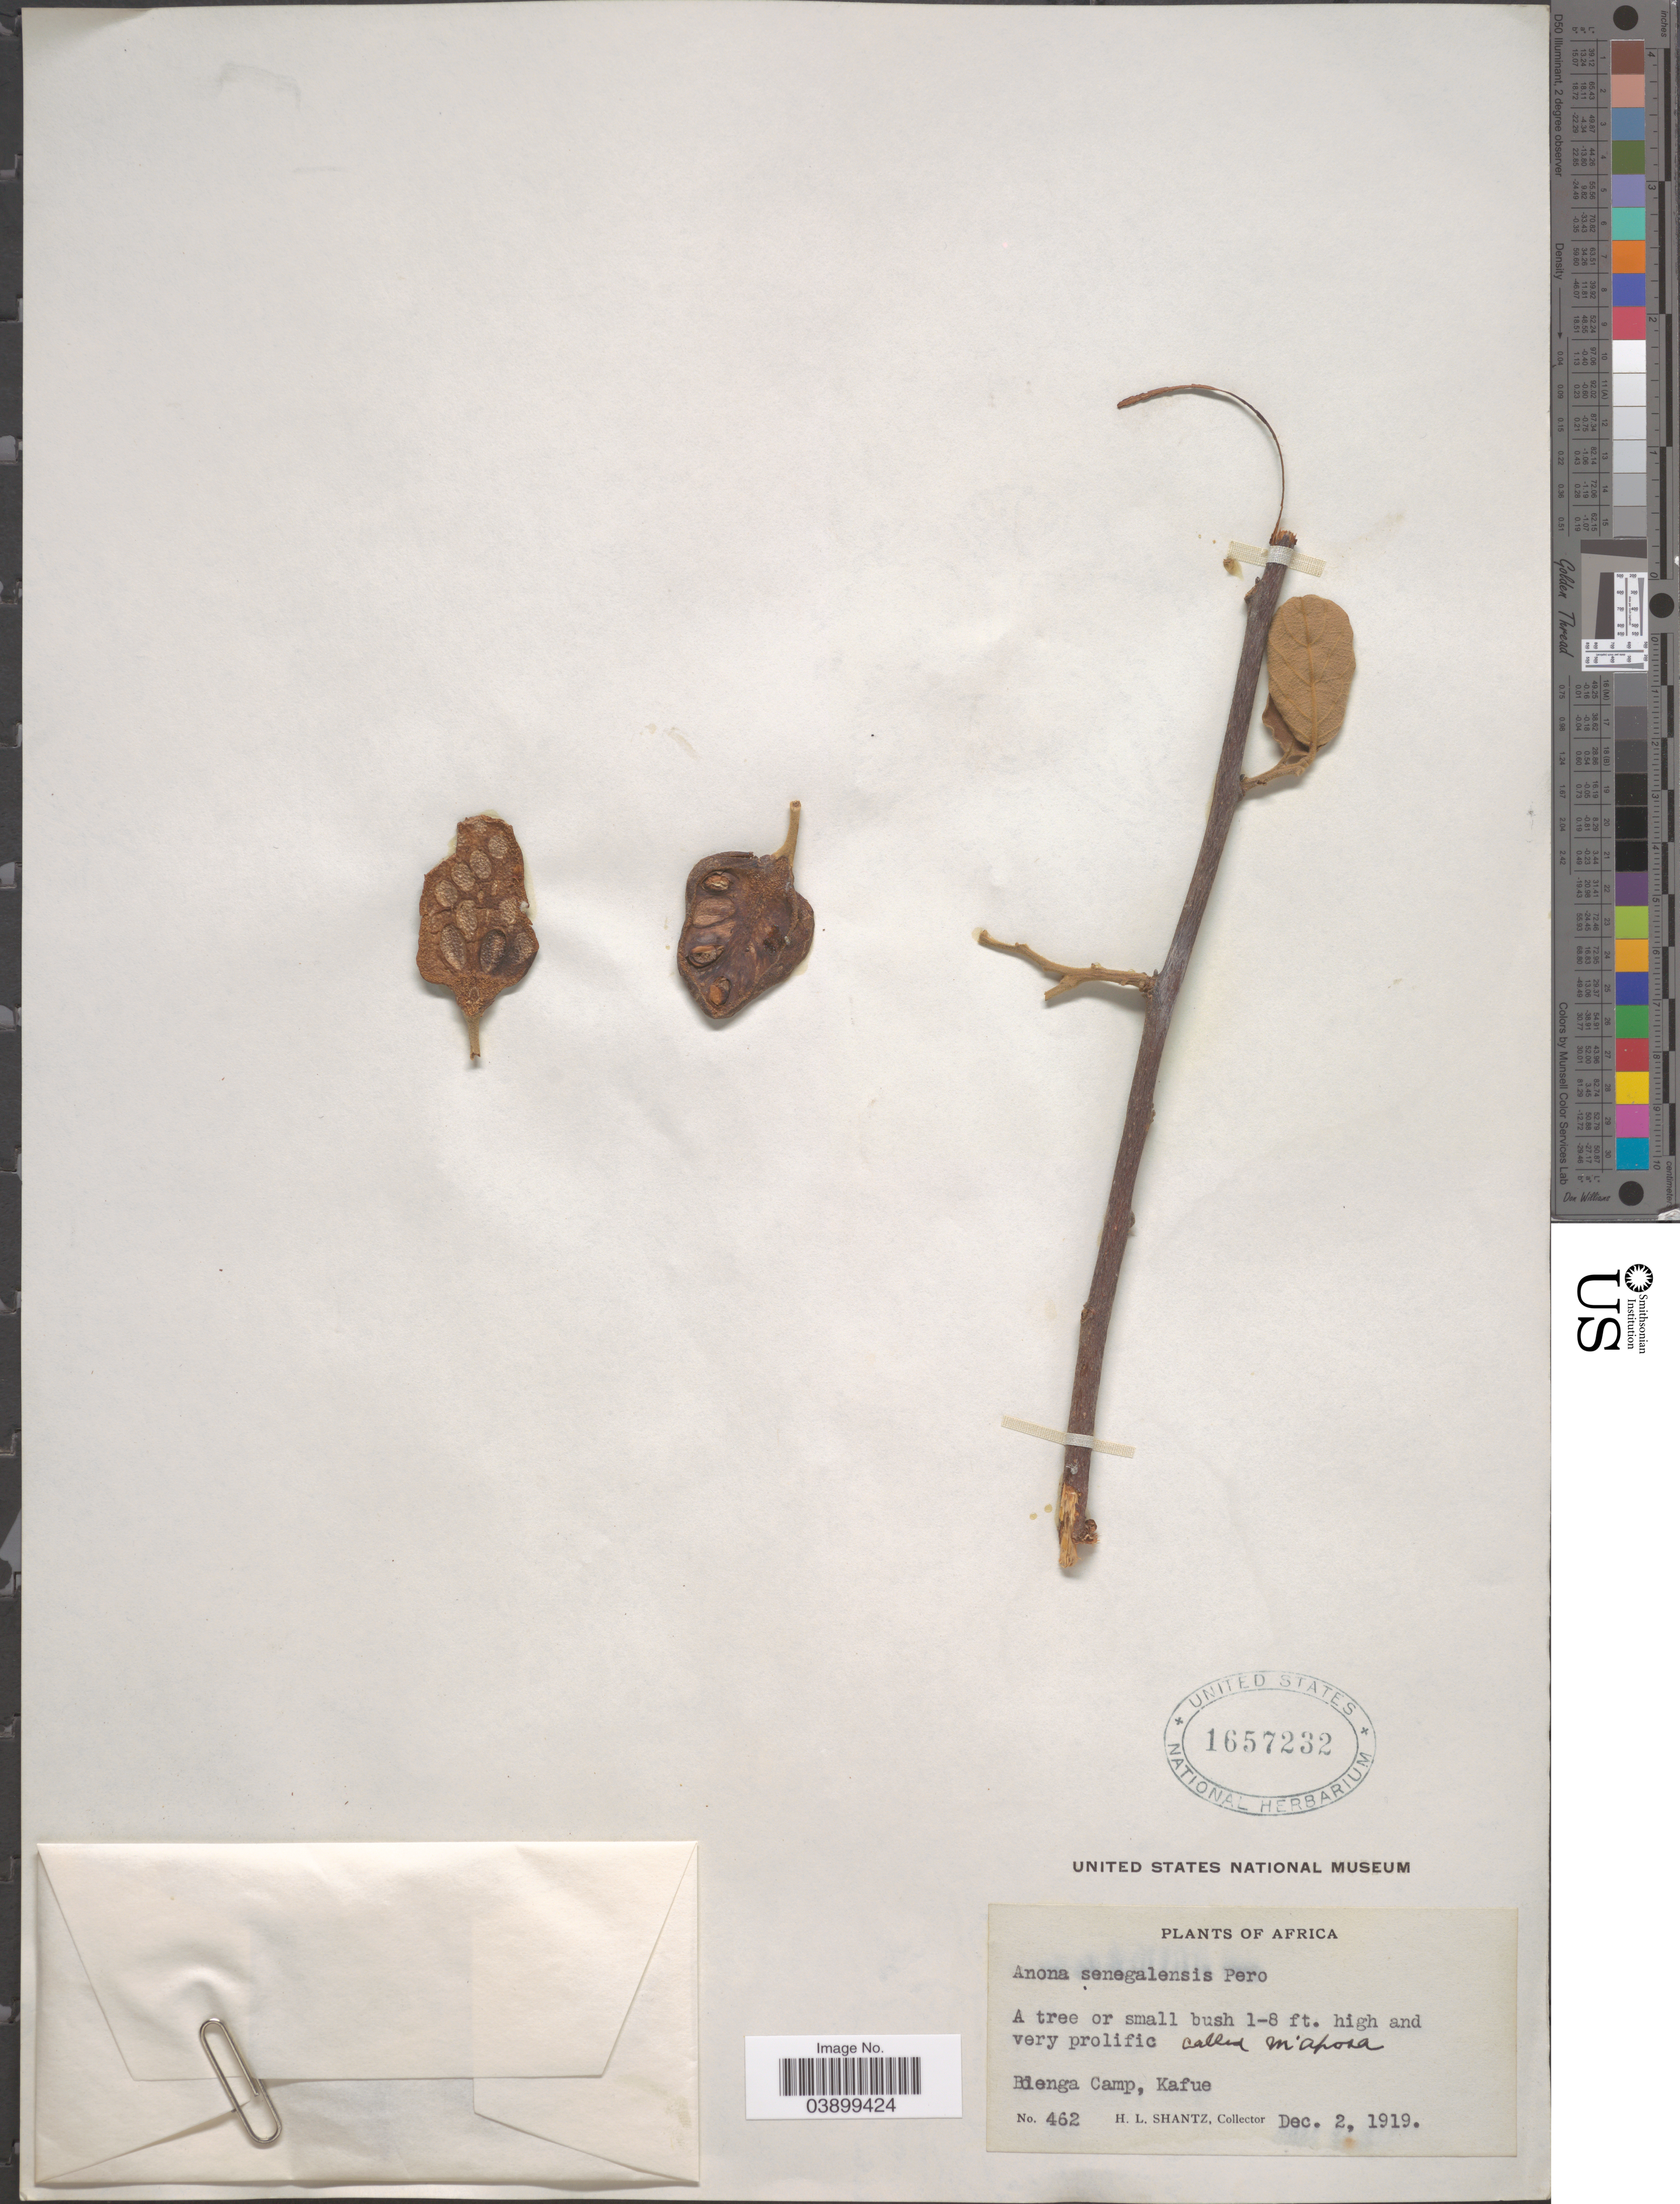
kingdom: Plantae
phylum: Tracheophyta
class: Magnoliopsida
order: Magnoliales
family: Annonaceae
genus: Annona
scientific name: Annona senegalensis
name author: Pers.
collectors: H. Shantz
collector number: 462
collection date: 1919-12-02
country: Zambia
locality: Bolenga Camp, Kafue. Africa.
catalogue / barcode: US 1657232